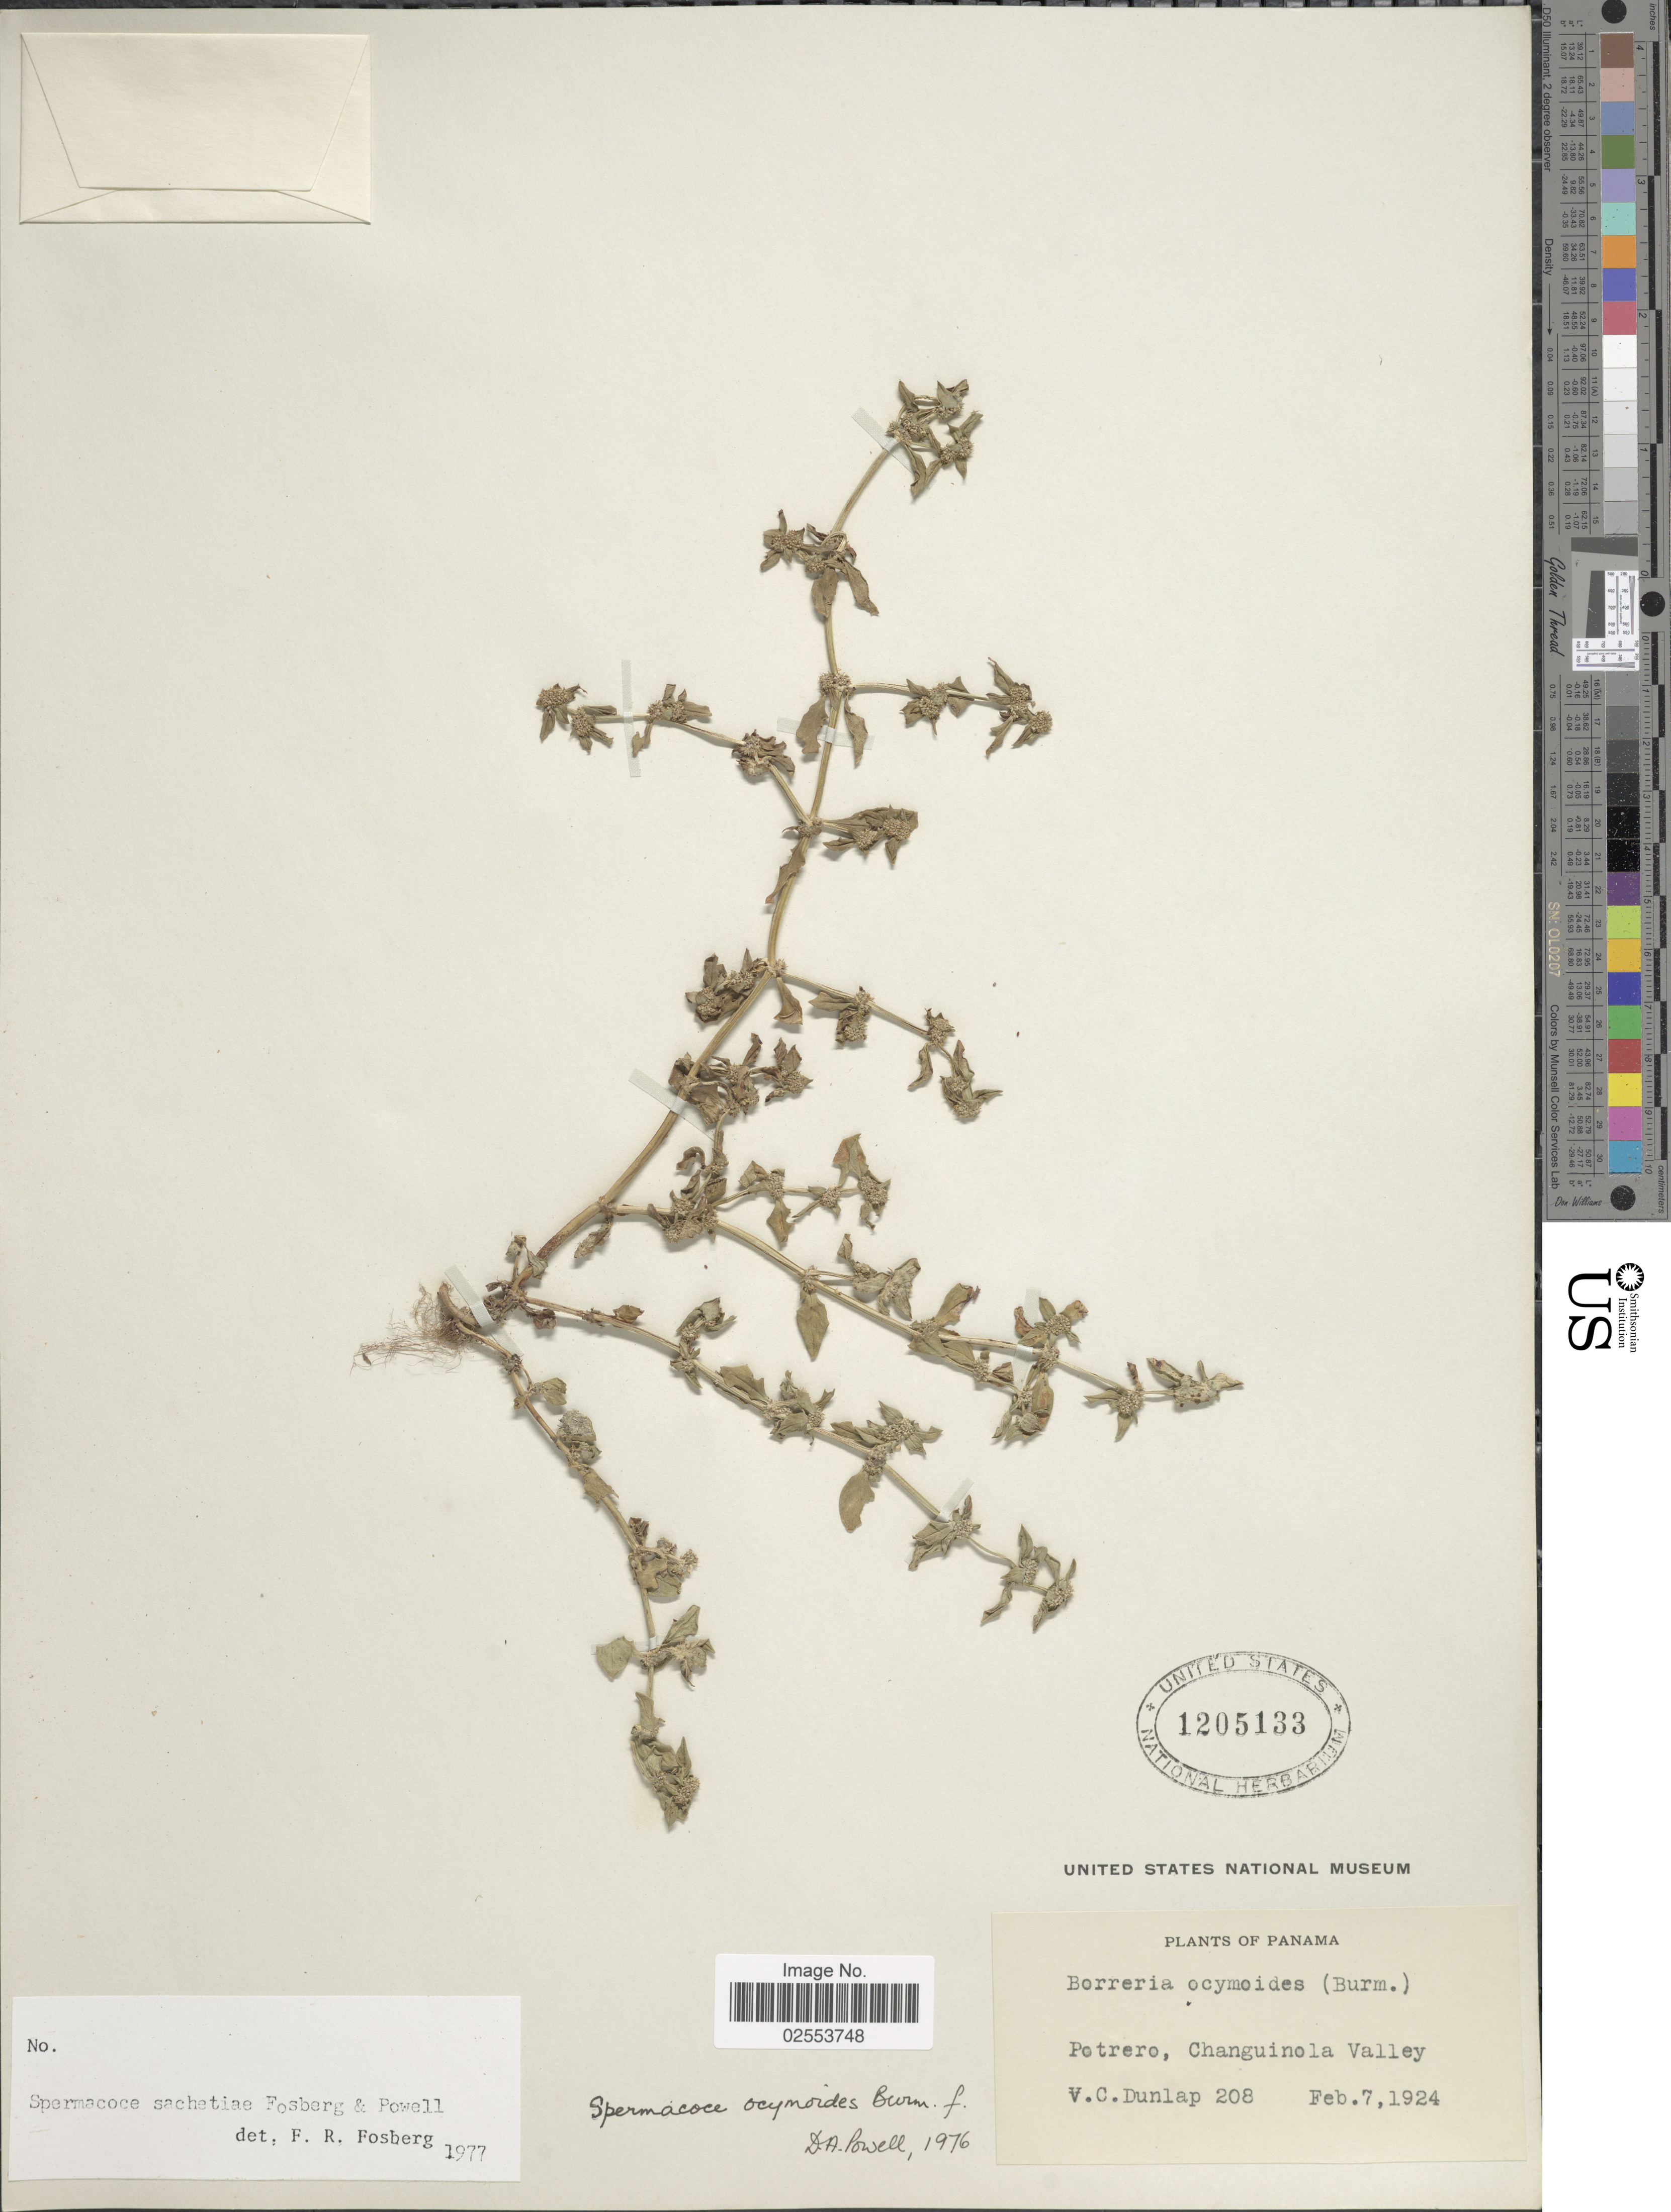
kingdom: Plantae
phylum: Tracheophyta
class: Magnoliopsida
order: Gentianales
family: Rubiaceae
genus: Spermacoce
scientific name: Spermacoce sachetiae Fosberg & D.A. Powell sp. nov. ined.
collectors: V. C. Dunlap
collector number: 208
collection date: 1924-02-07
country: Panama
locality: Potrero, Changuinola Valley.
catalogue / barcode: US 1205133